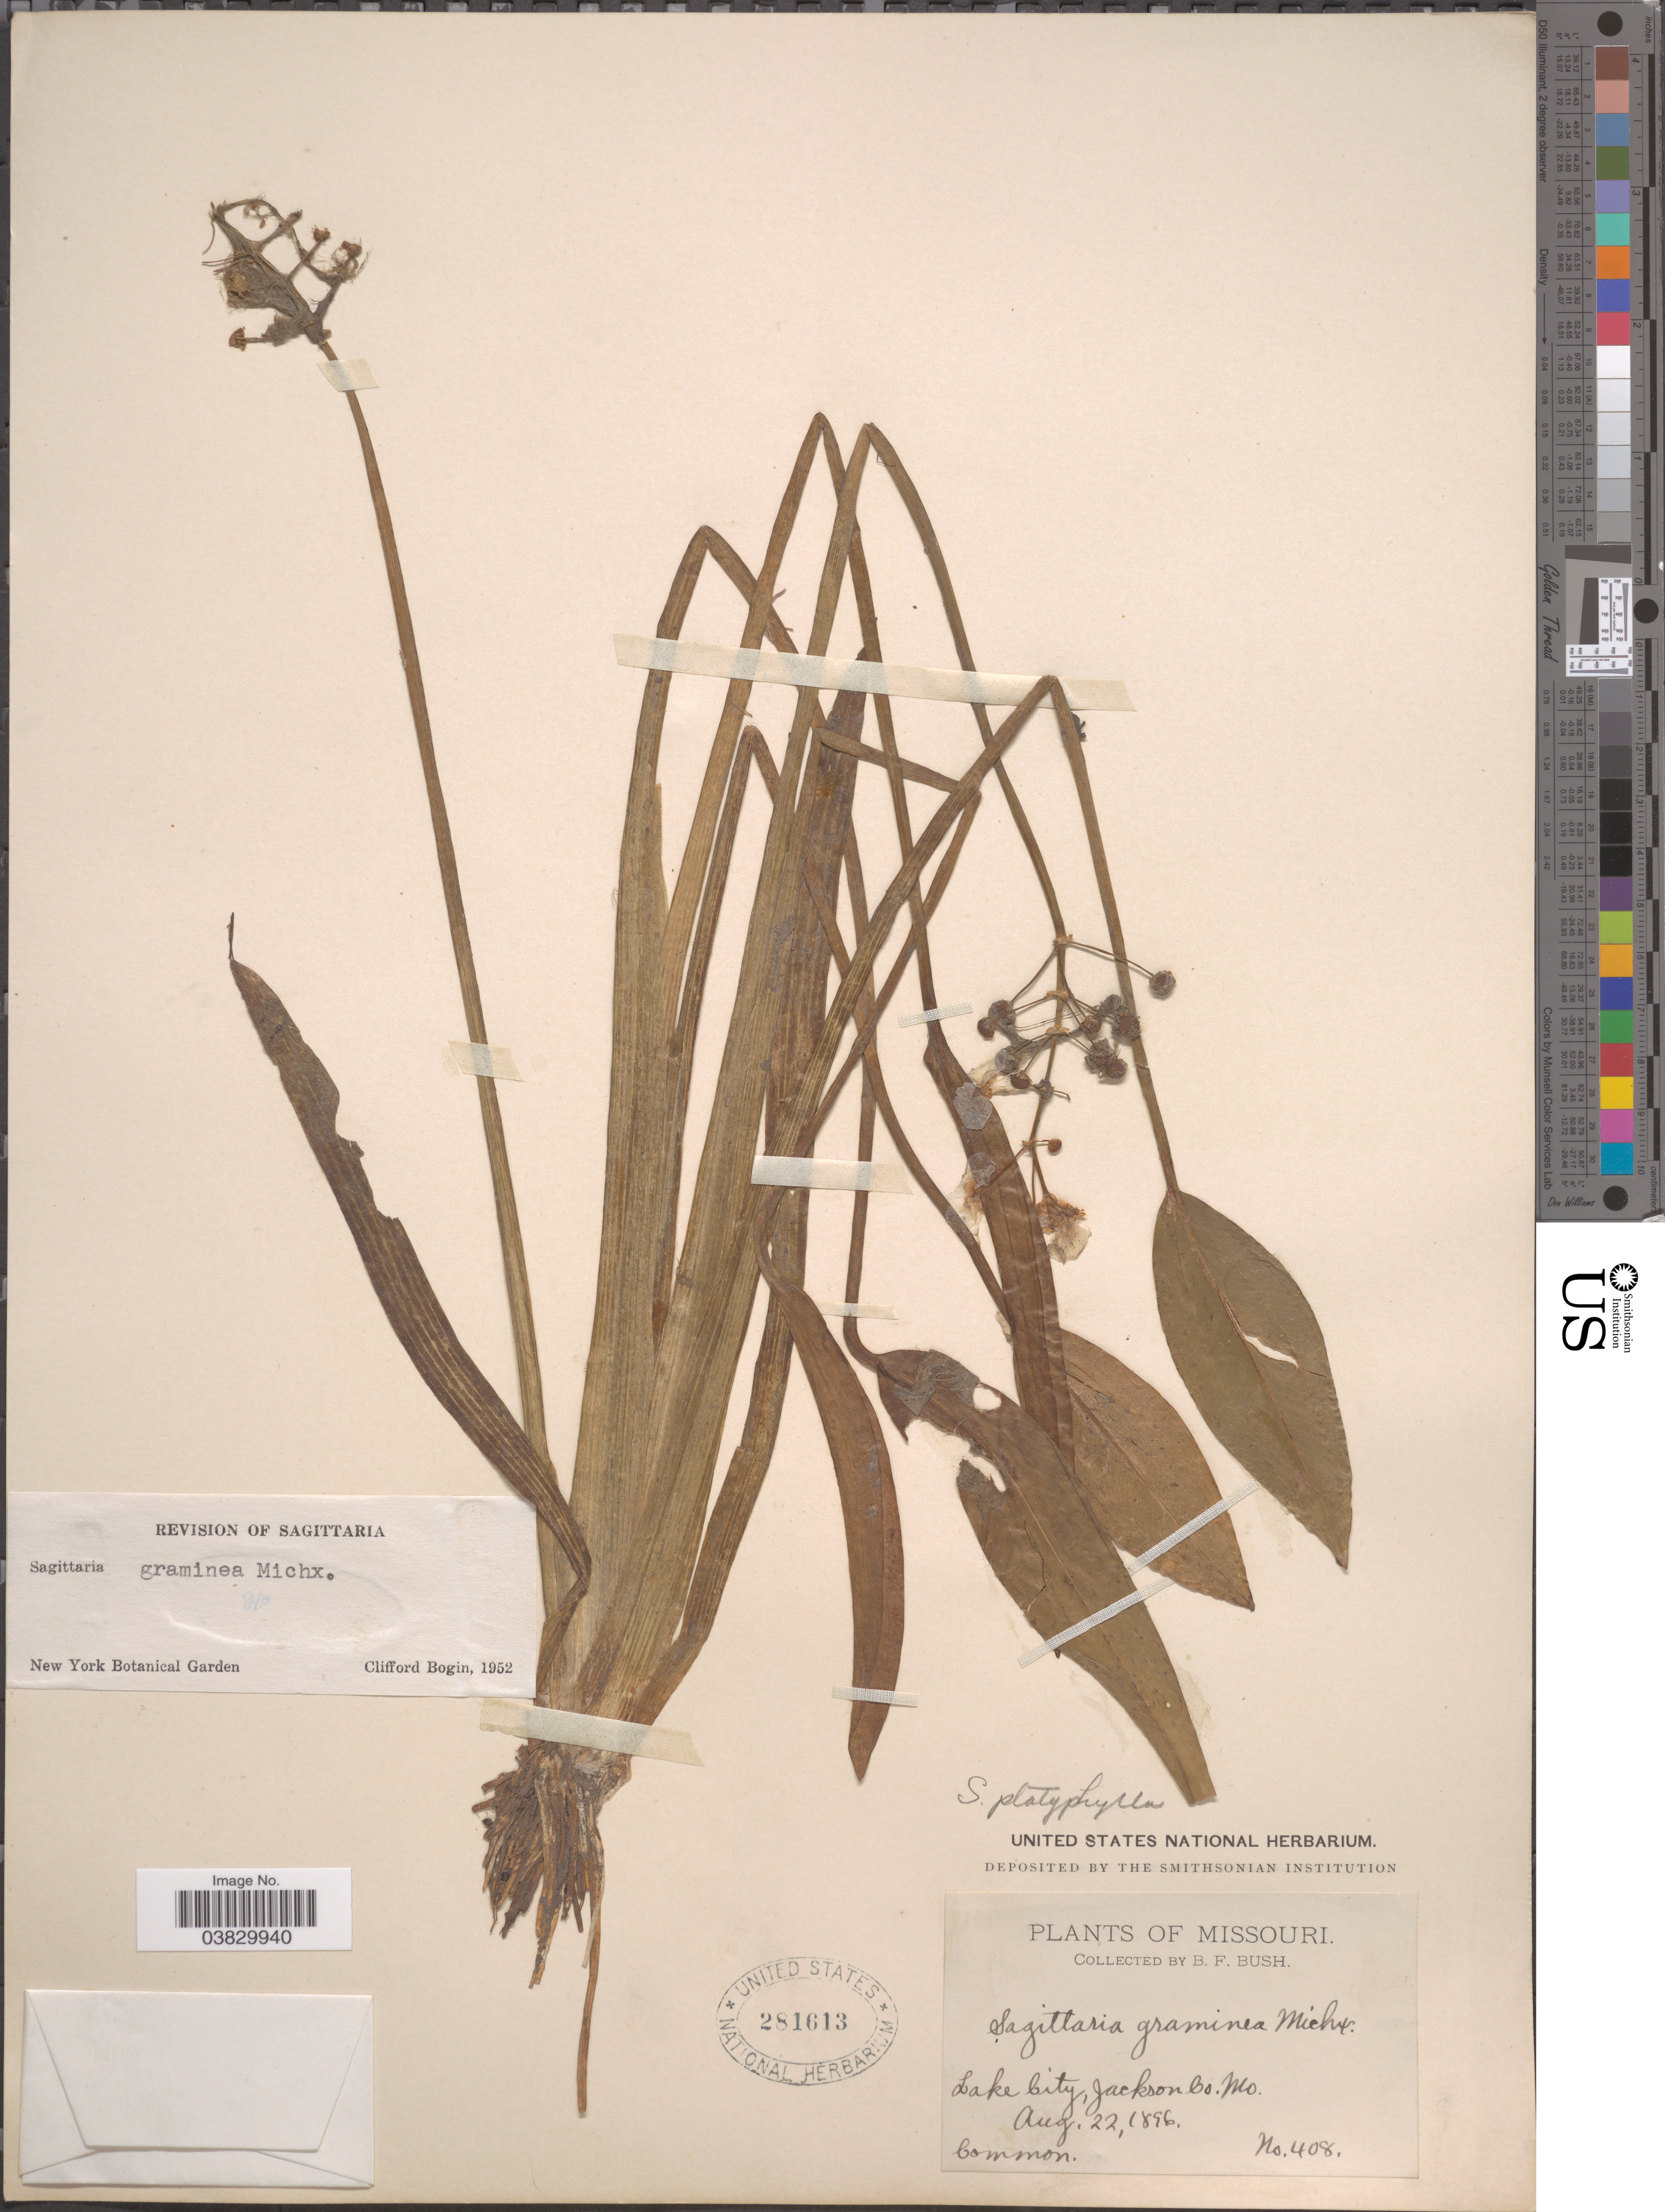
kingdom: Plantae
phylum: Tracheophyta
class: Liliopsida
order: Alismatales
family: Alismataceae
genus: Sagittaria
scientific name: Sagittaria graminea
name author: Michx.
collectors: B. F. Bush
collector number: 408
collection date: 1896-08-22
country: United States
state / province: Missouri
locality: Lake City, Jackson Co.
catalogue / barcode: US 281613